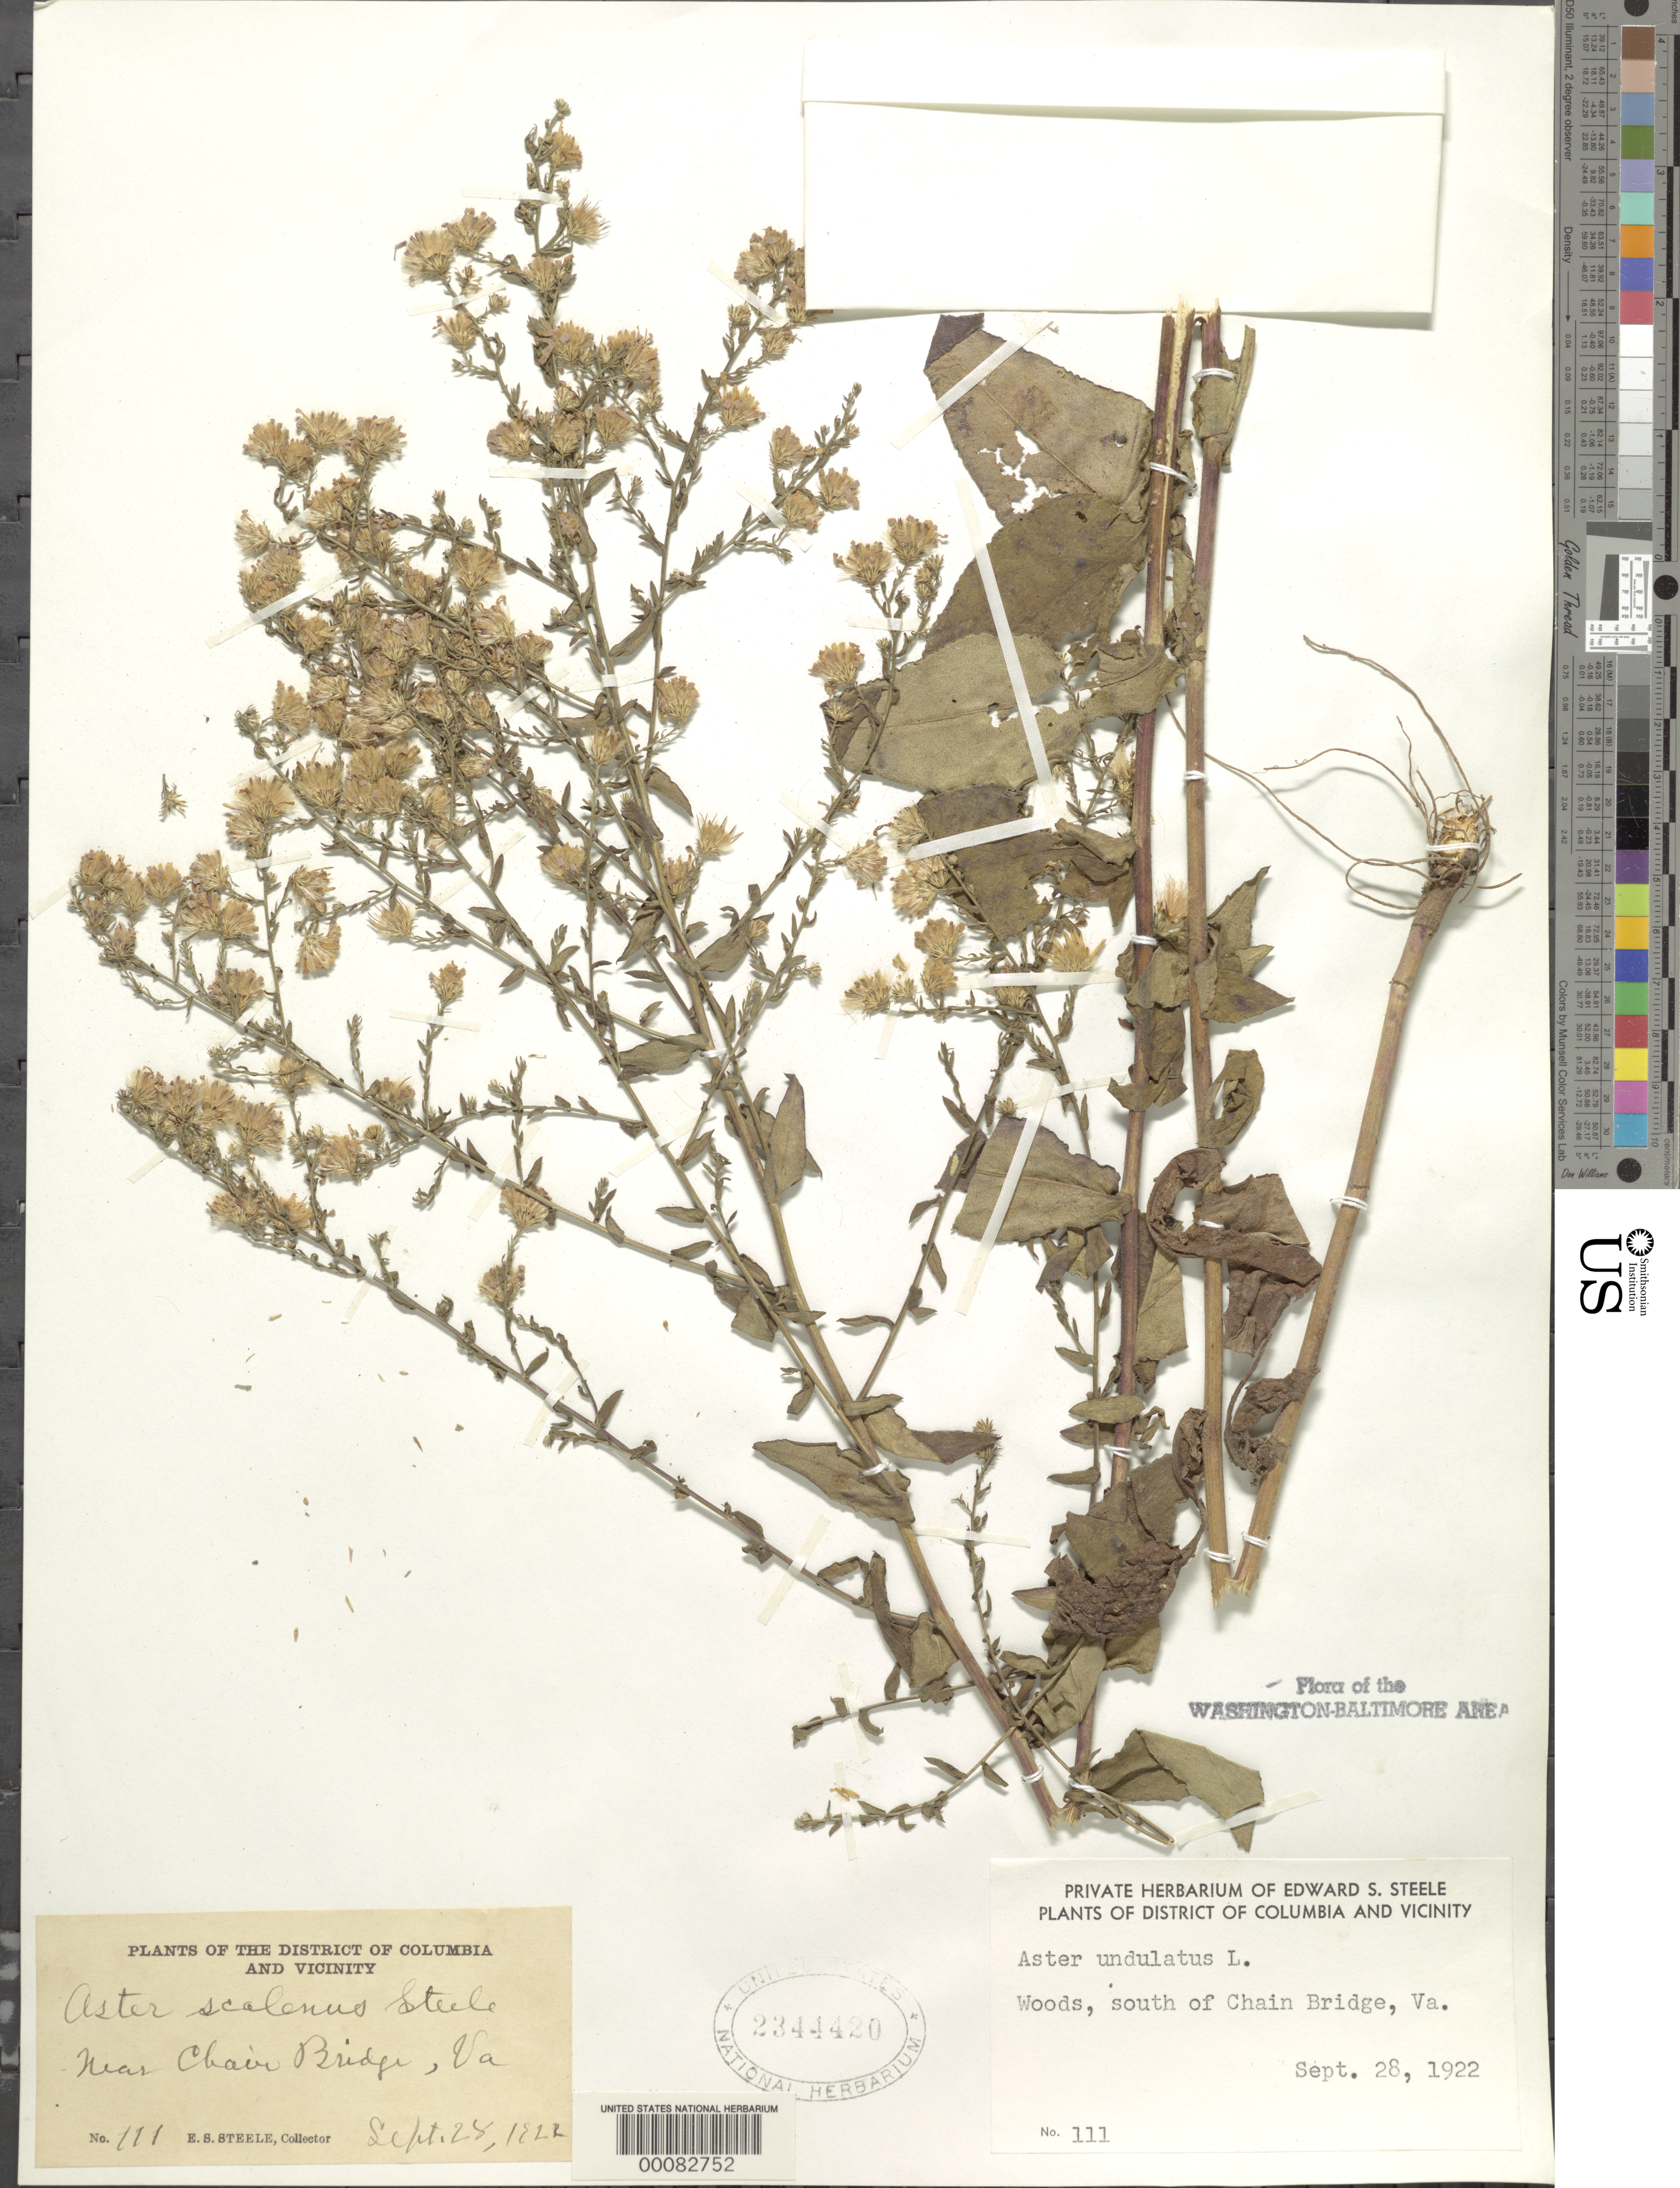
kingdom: Plantae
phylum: Tracheophyta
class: Magnoliopsida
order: Asterales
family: Asteraceae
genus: Symphyotrichum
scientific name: Symphyotrichum undulatum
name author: (L.) G.L. Nesom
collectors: E. Steele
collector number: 111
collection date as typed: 28 Sep 1922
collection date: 1922-09-28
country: United States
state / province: Virginia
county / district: Fairfax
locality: South of Chain Bridge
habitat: Woods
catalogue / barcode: US 2344420